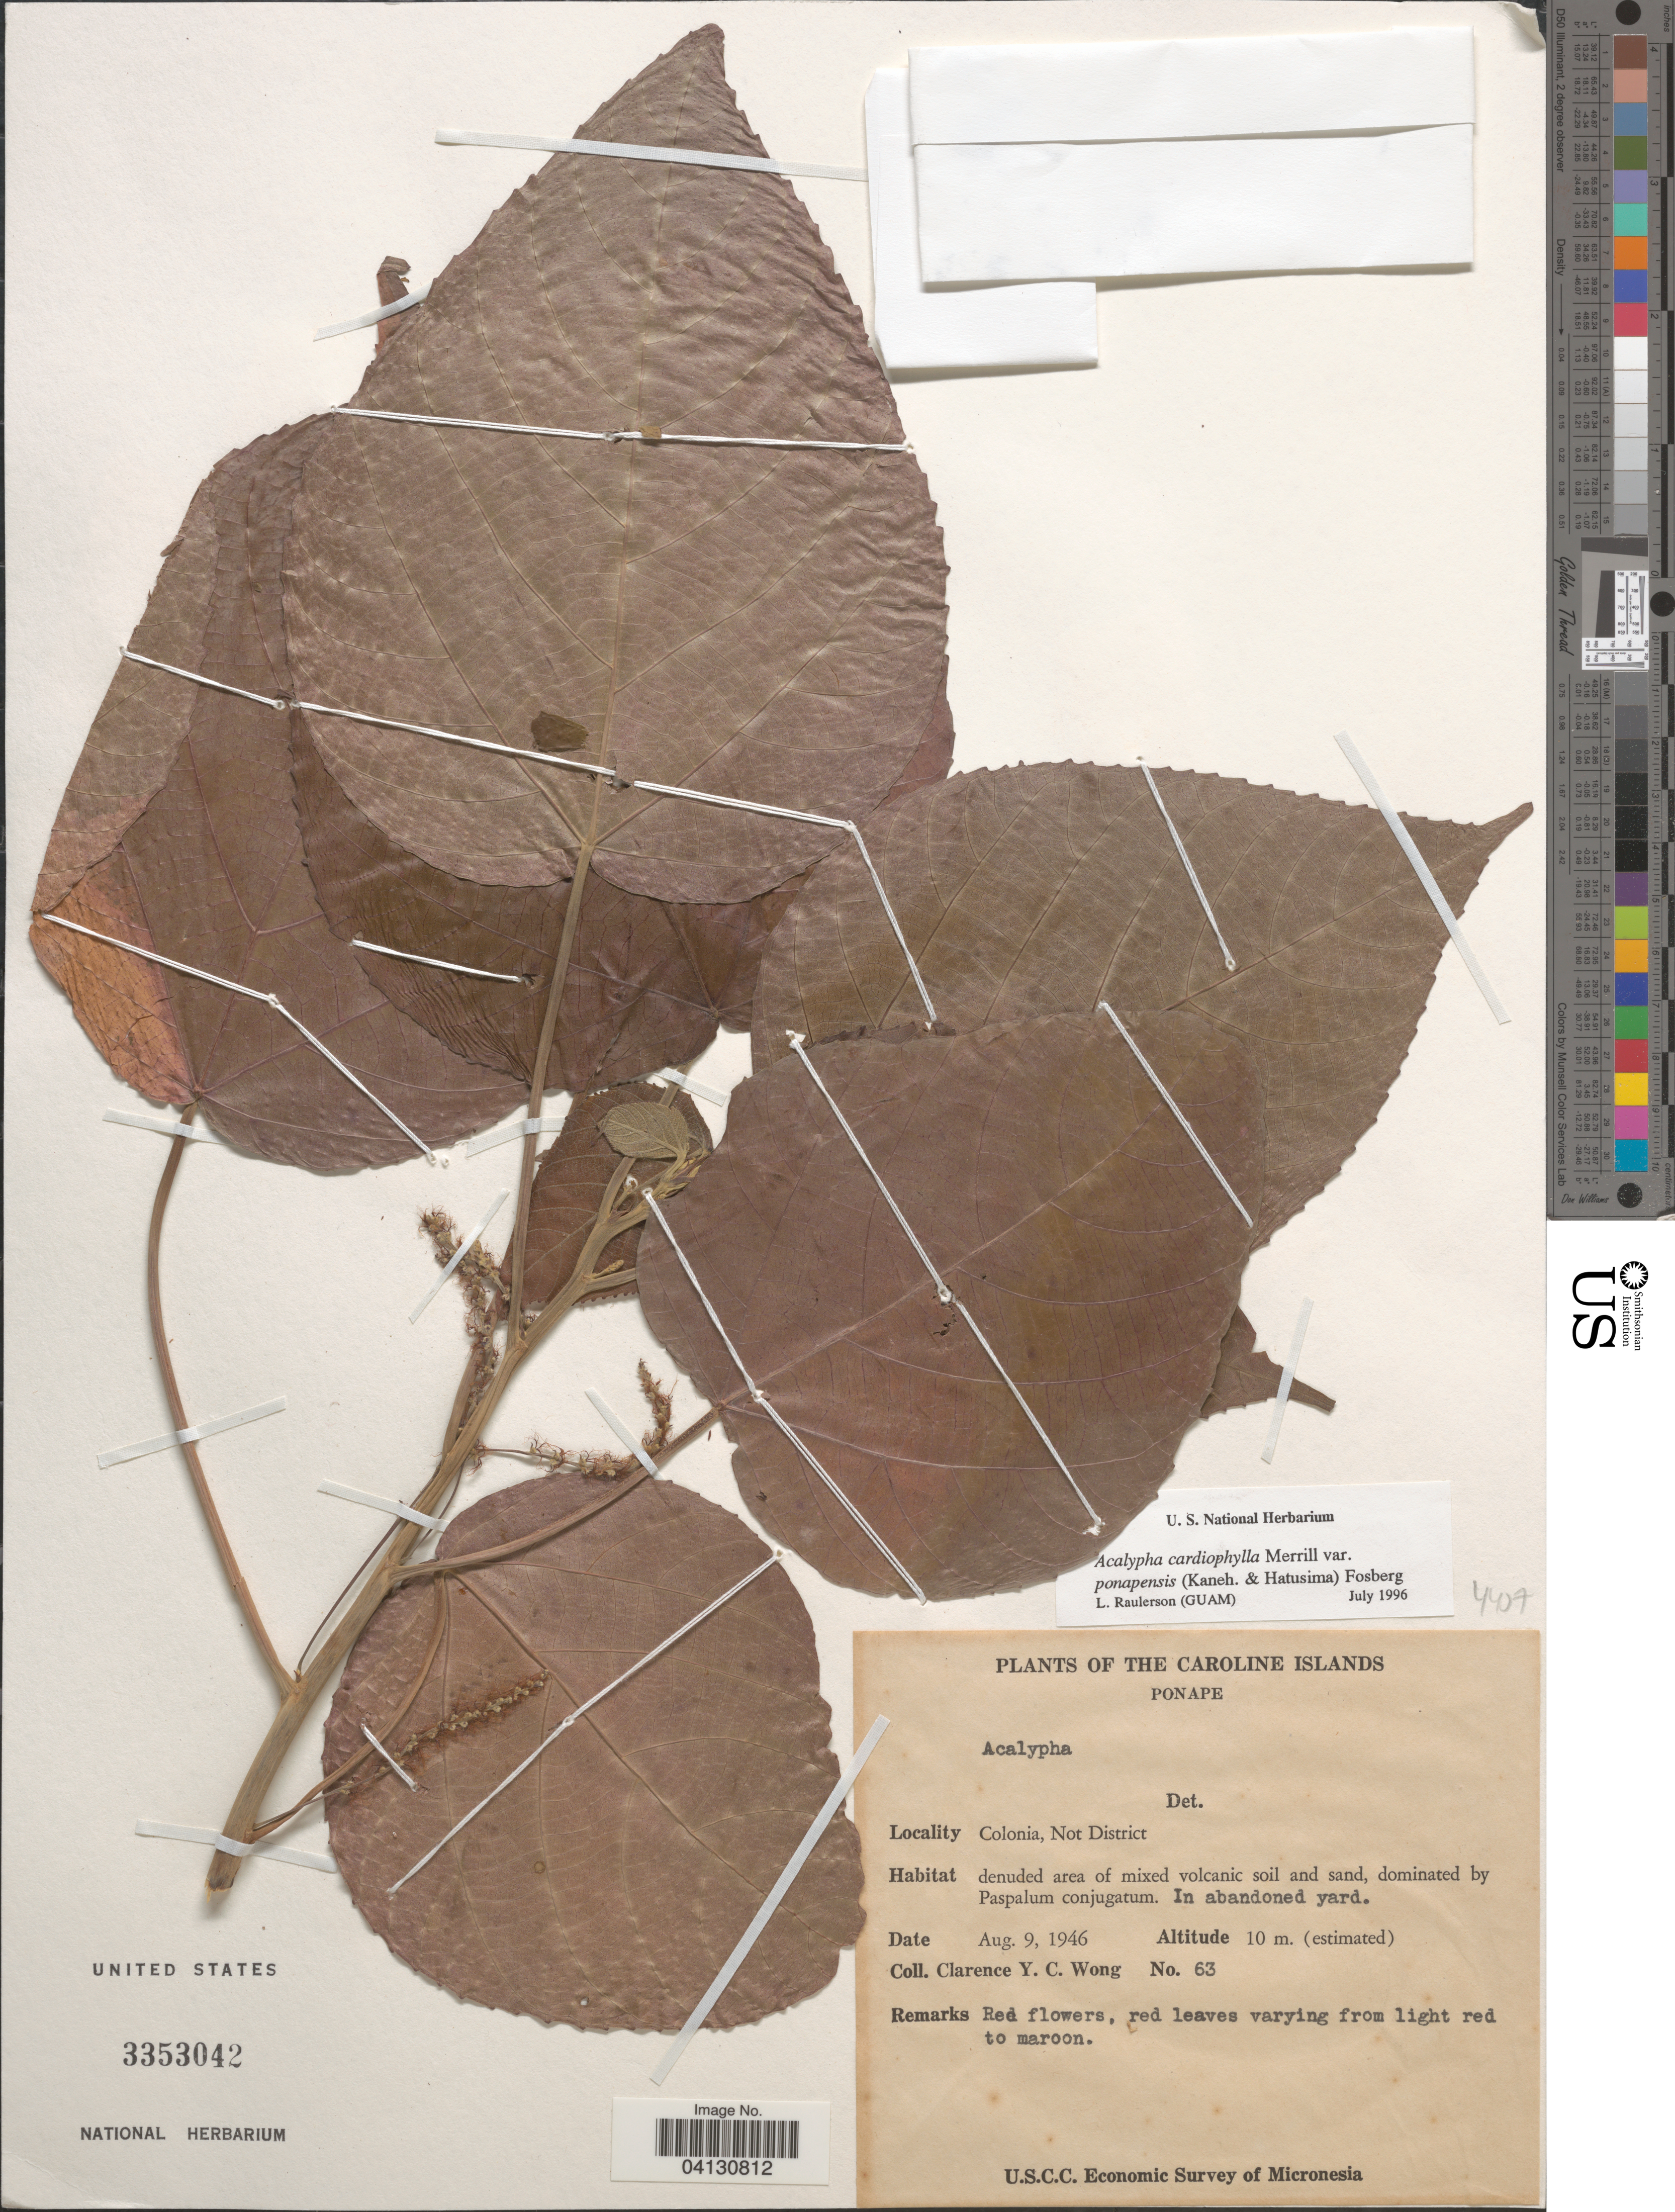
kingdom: Plantae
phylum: Tracheophyta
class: Magnoliopsida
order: Malpighiales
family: Euphorbiaceae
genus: Acalypha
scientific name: Acalypha cardiophylla var. ponapensis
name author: (Kaneh. & Hatus.) Fosberg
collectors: C. Y. C. Wong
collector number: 63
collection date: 1946-08-09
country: Micronesia, Federated States of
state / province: Pohnpei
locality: The Caroline Islands. Ponape. Colonia, Not District. U.S.C.C. Economic Survey of Micronesia.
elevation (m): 10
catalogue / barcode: US 3353042